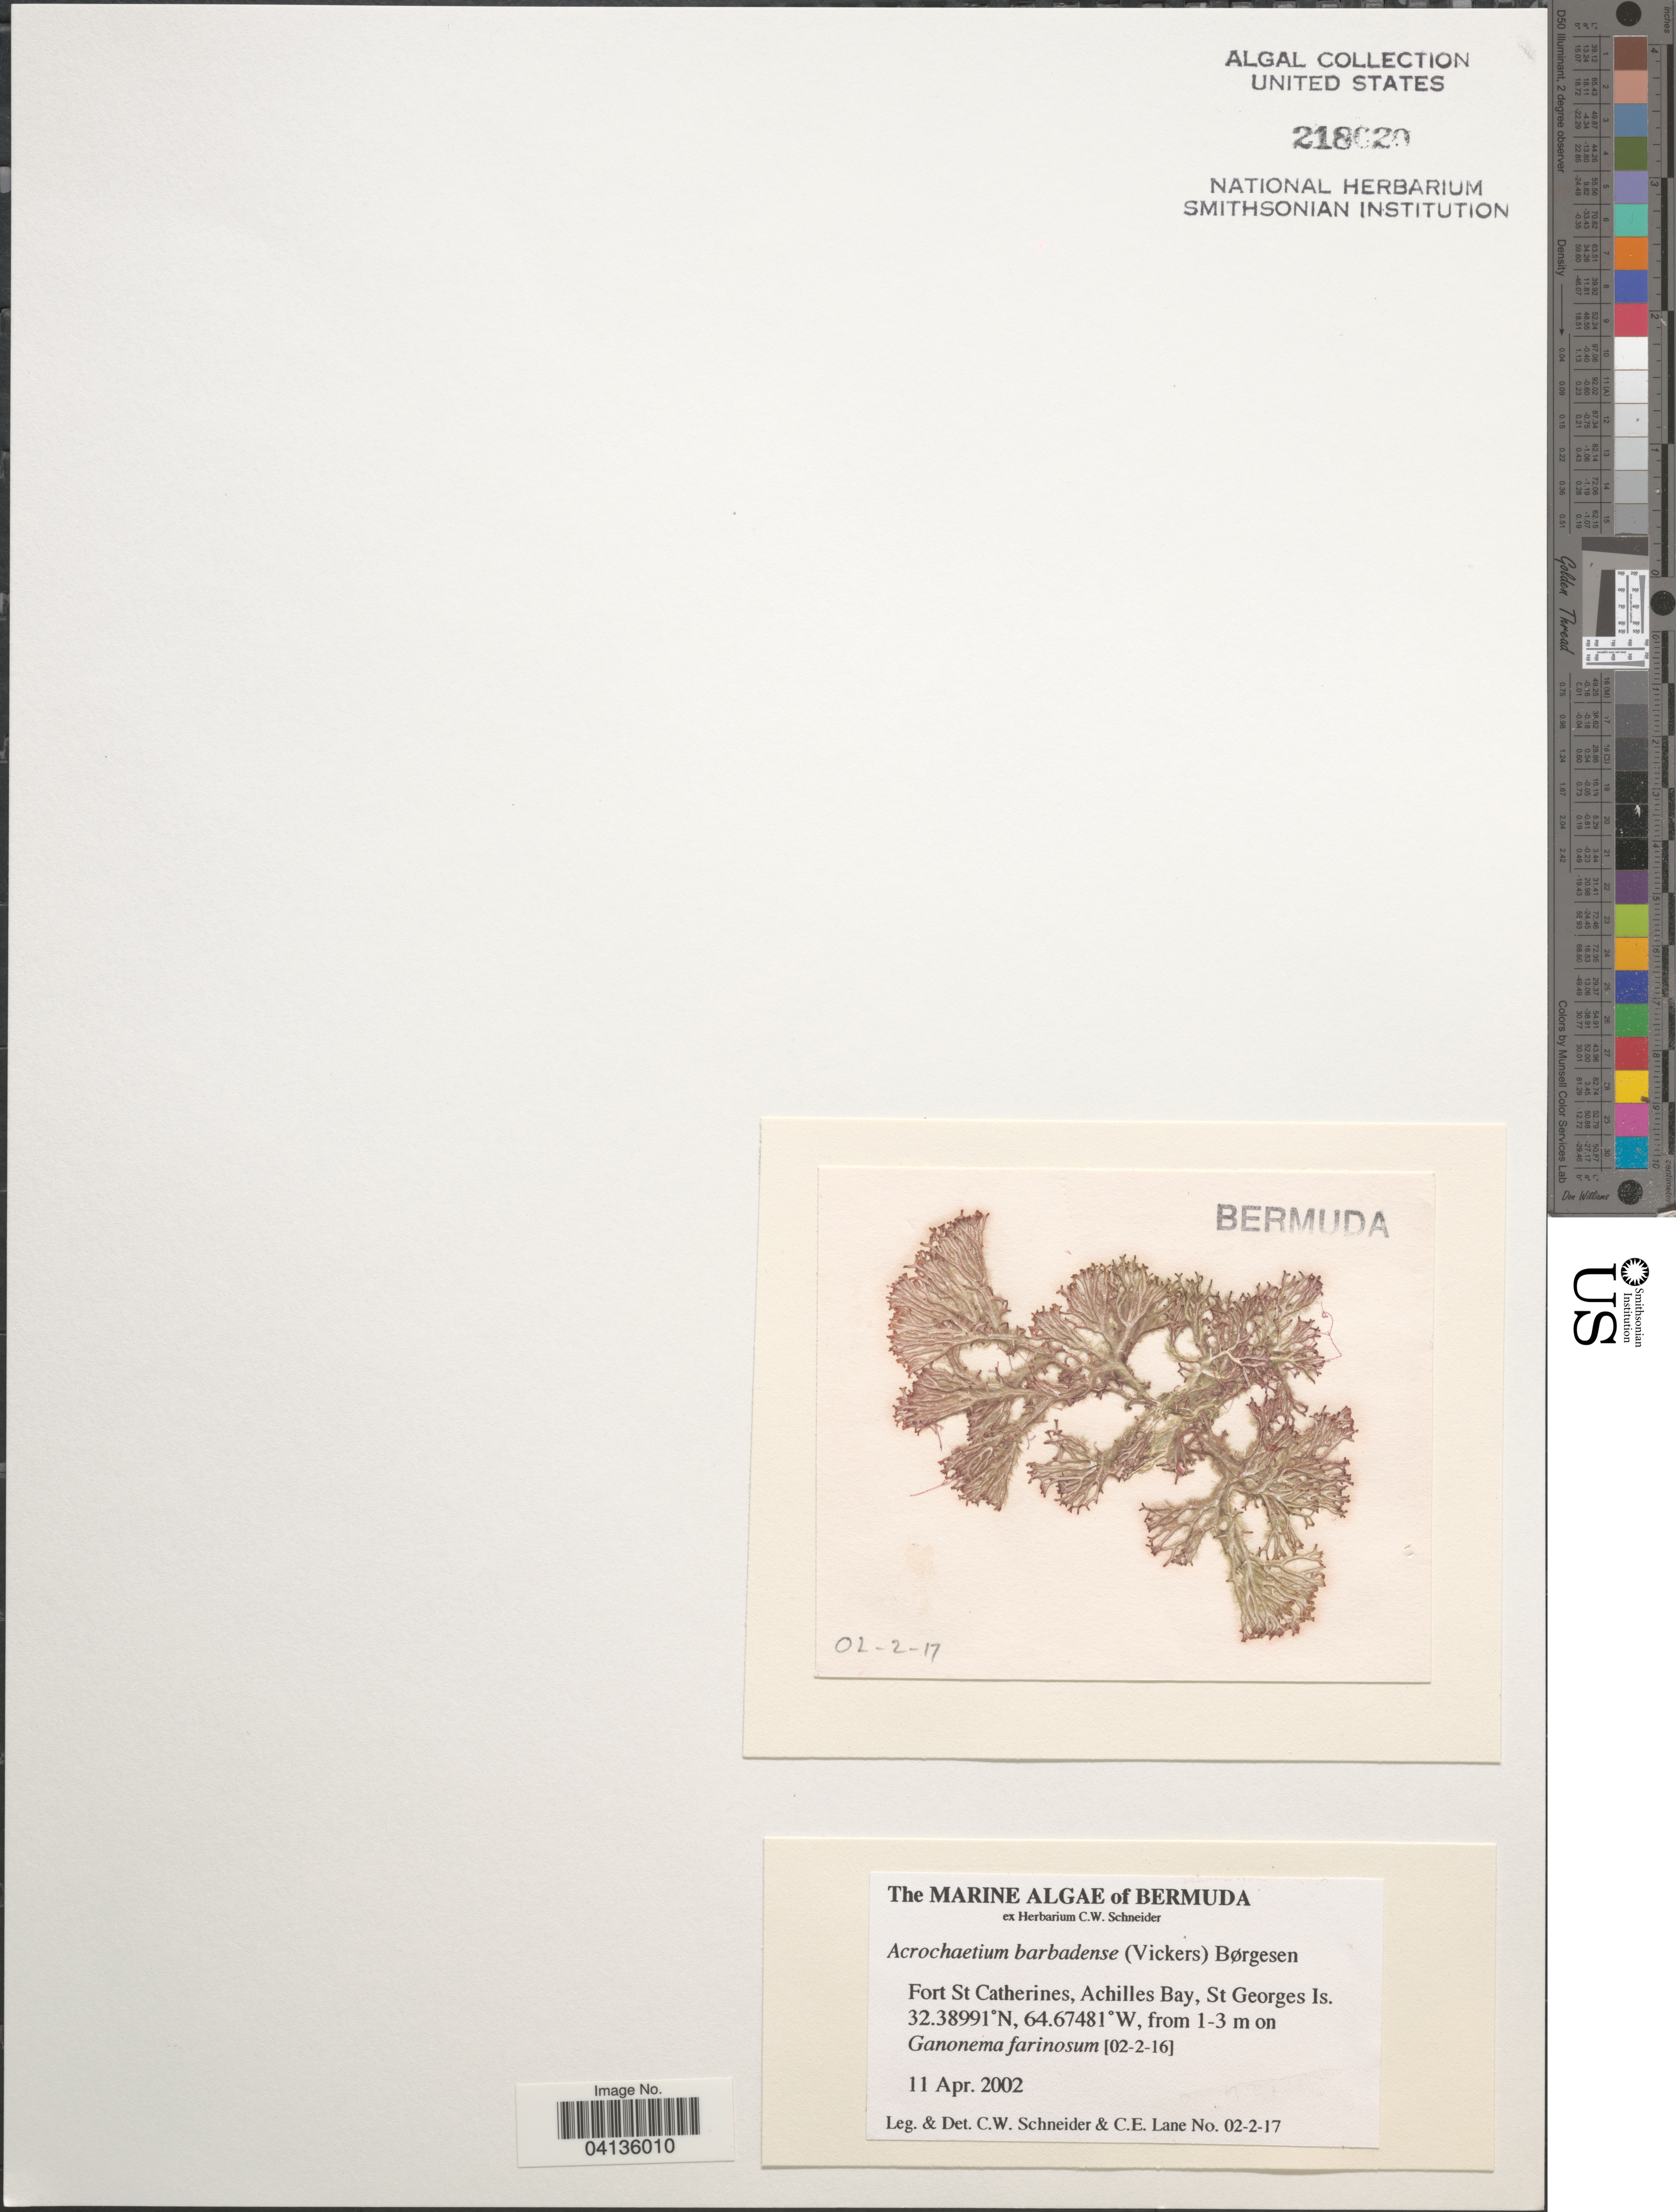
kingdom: Plantae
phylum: Rhodophyta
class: Florideophyceae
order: Acrochaetiales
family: Acrochaetiaceae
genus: Acrochaetium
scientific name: Acrochaetium barbadense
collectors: C. W.Schneider & C. E. Lane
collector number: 02-2-17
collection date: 2002-04-11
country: Bermuda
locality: Fort St Catherines, Achilles Bay, St Georges Is.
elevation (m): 1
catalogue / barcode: US 218020